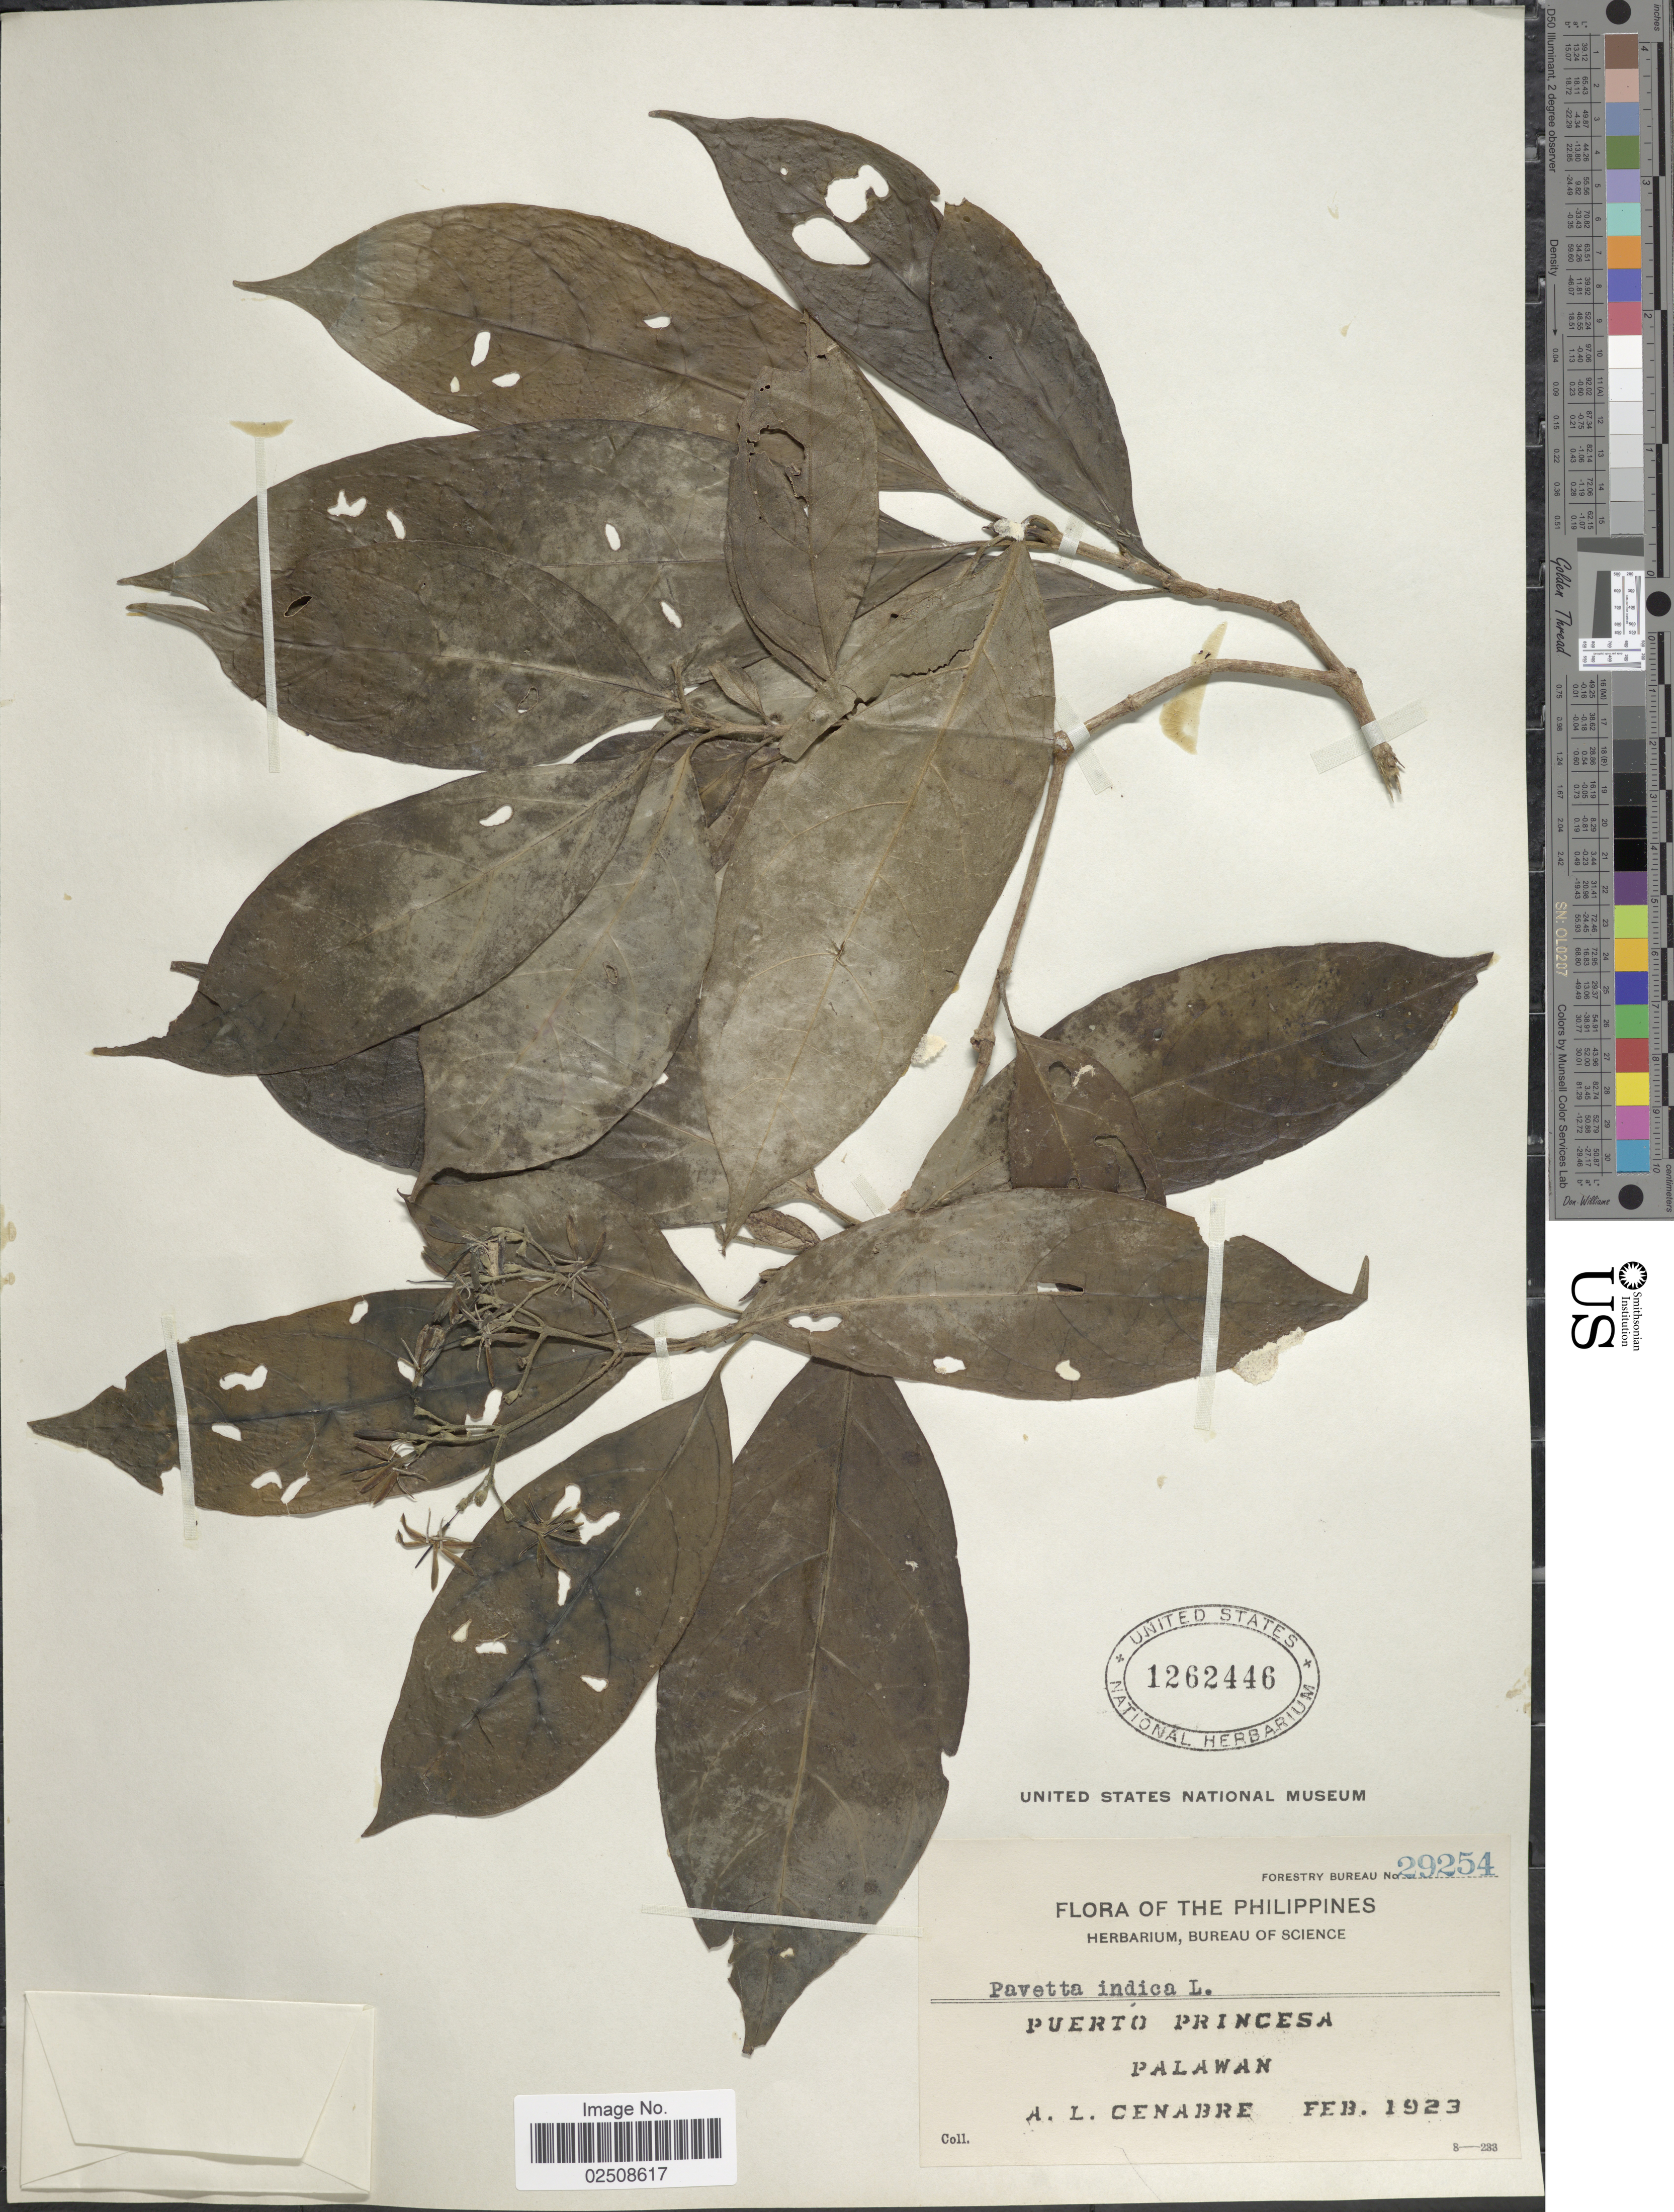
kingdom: Plantae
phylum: Tracheophyta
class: Magnoliopsida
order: Gentianales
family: Rubiaceae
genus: Pavetta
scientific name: Pavetta indica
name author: L.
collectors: A. Cenabre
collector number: Forestry Bureau 29254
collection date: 1923-02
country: Philippines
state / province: Mimaropa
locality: Puerto Princesa. Palawan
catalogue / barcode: US 1262446